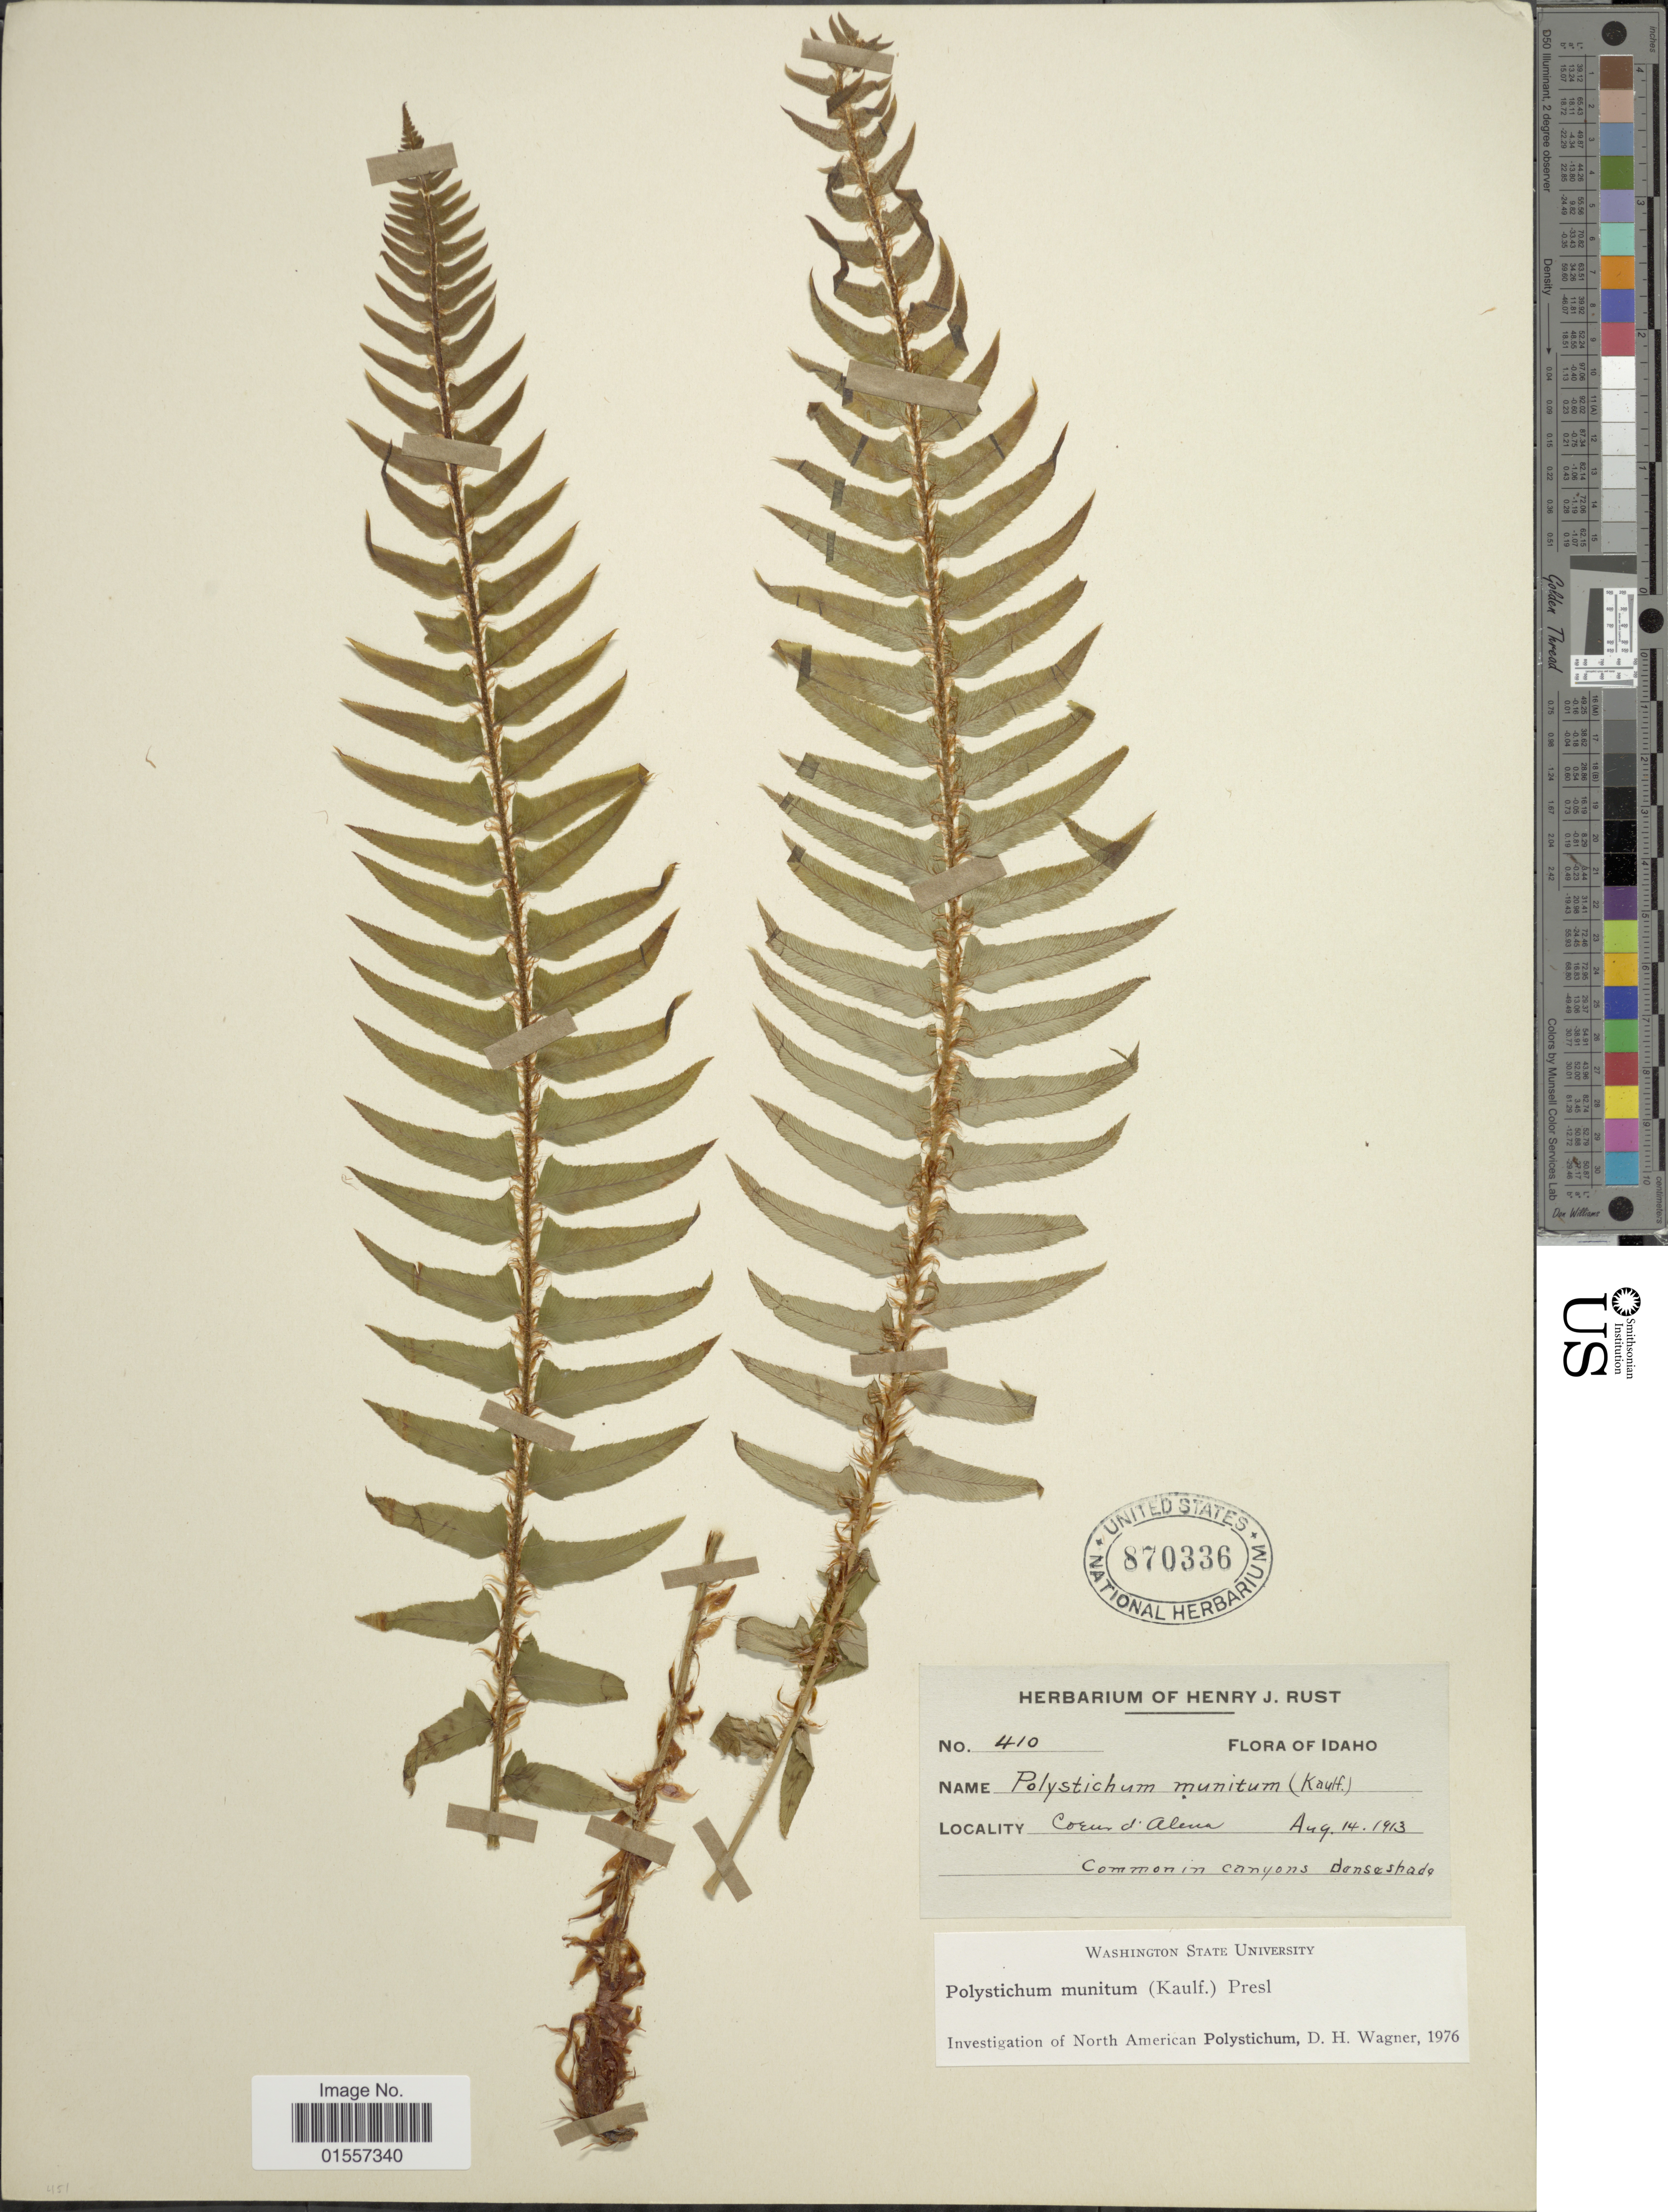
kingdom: Plantae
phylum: Tracheophyta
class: Polypodiopsida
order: Polypodiales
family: Dryopteridaceae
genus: Polystichum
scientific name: Polystichum munitum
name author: (Kaulf.) C. Presl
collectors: ex herb. Henry J. Rust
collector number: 410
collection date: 1913-08-14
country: United States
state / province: Idaho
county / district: Kootenai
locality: Coeur d'Alene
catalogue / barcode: US 870336